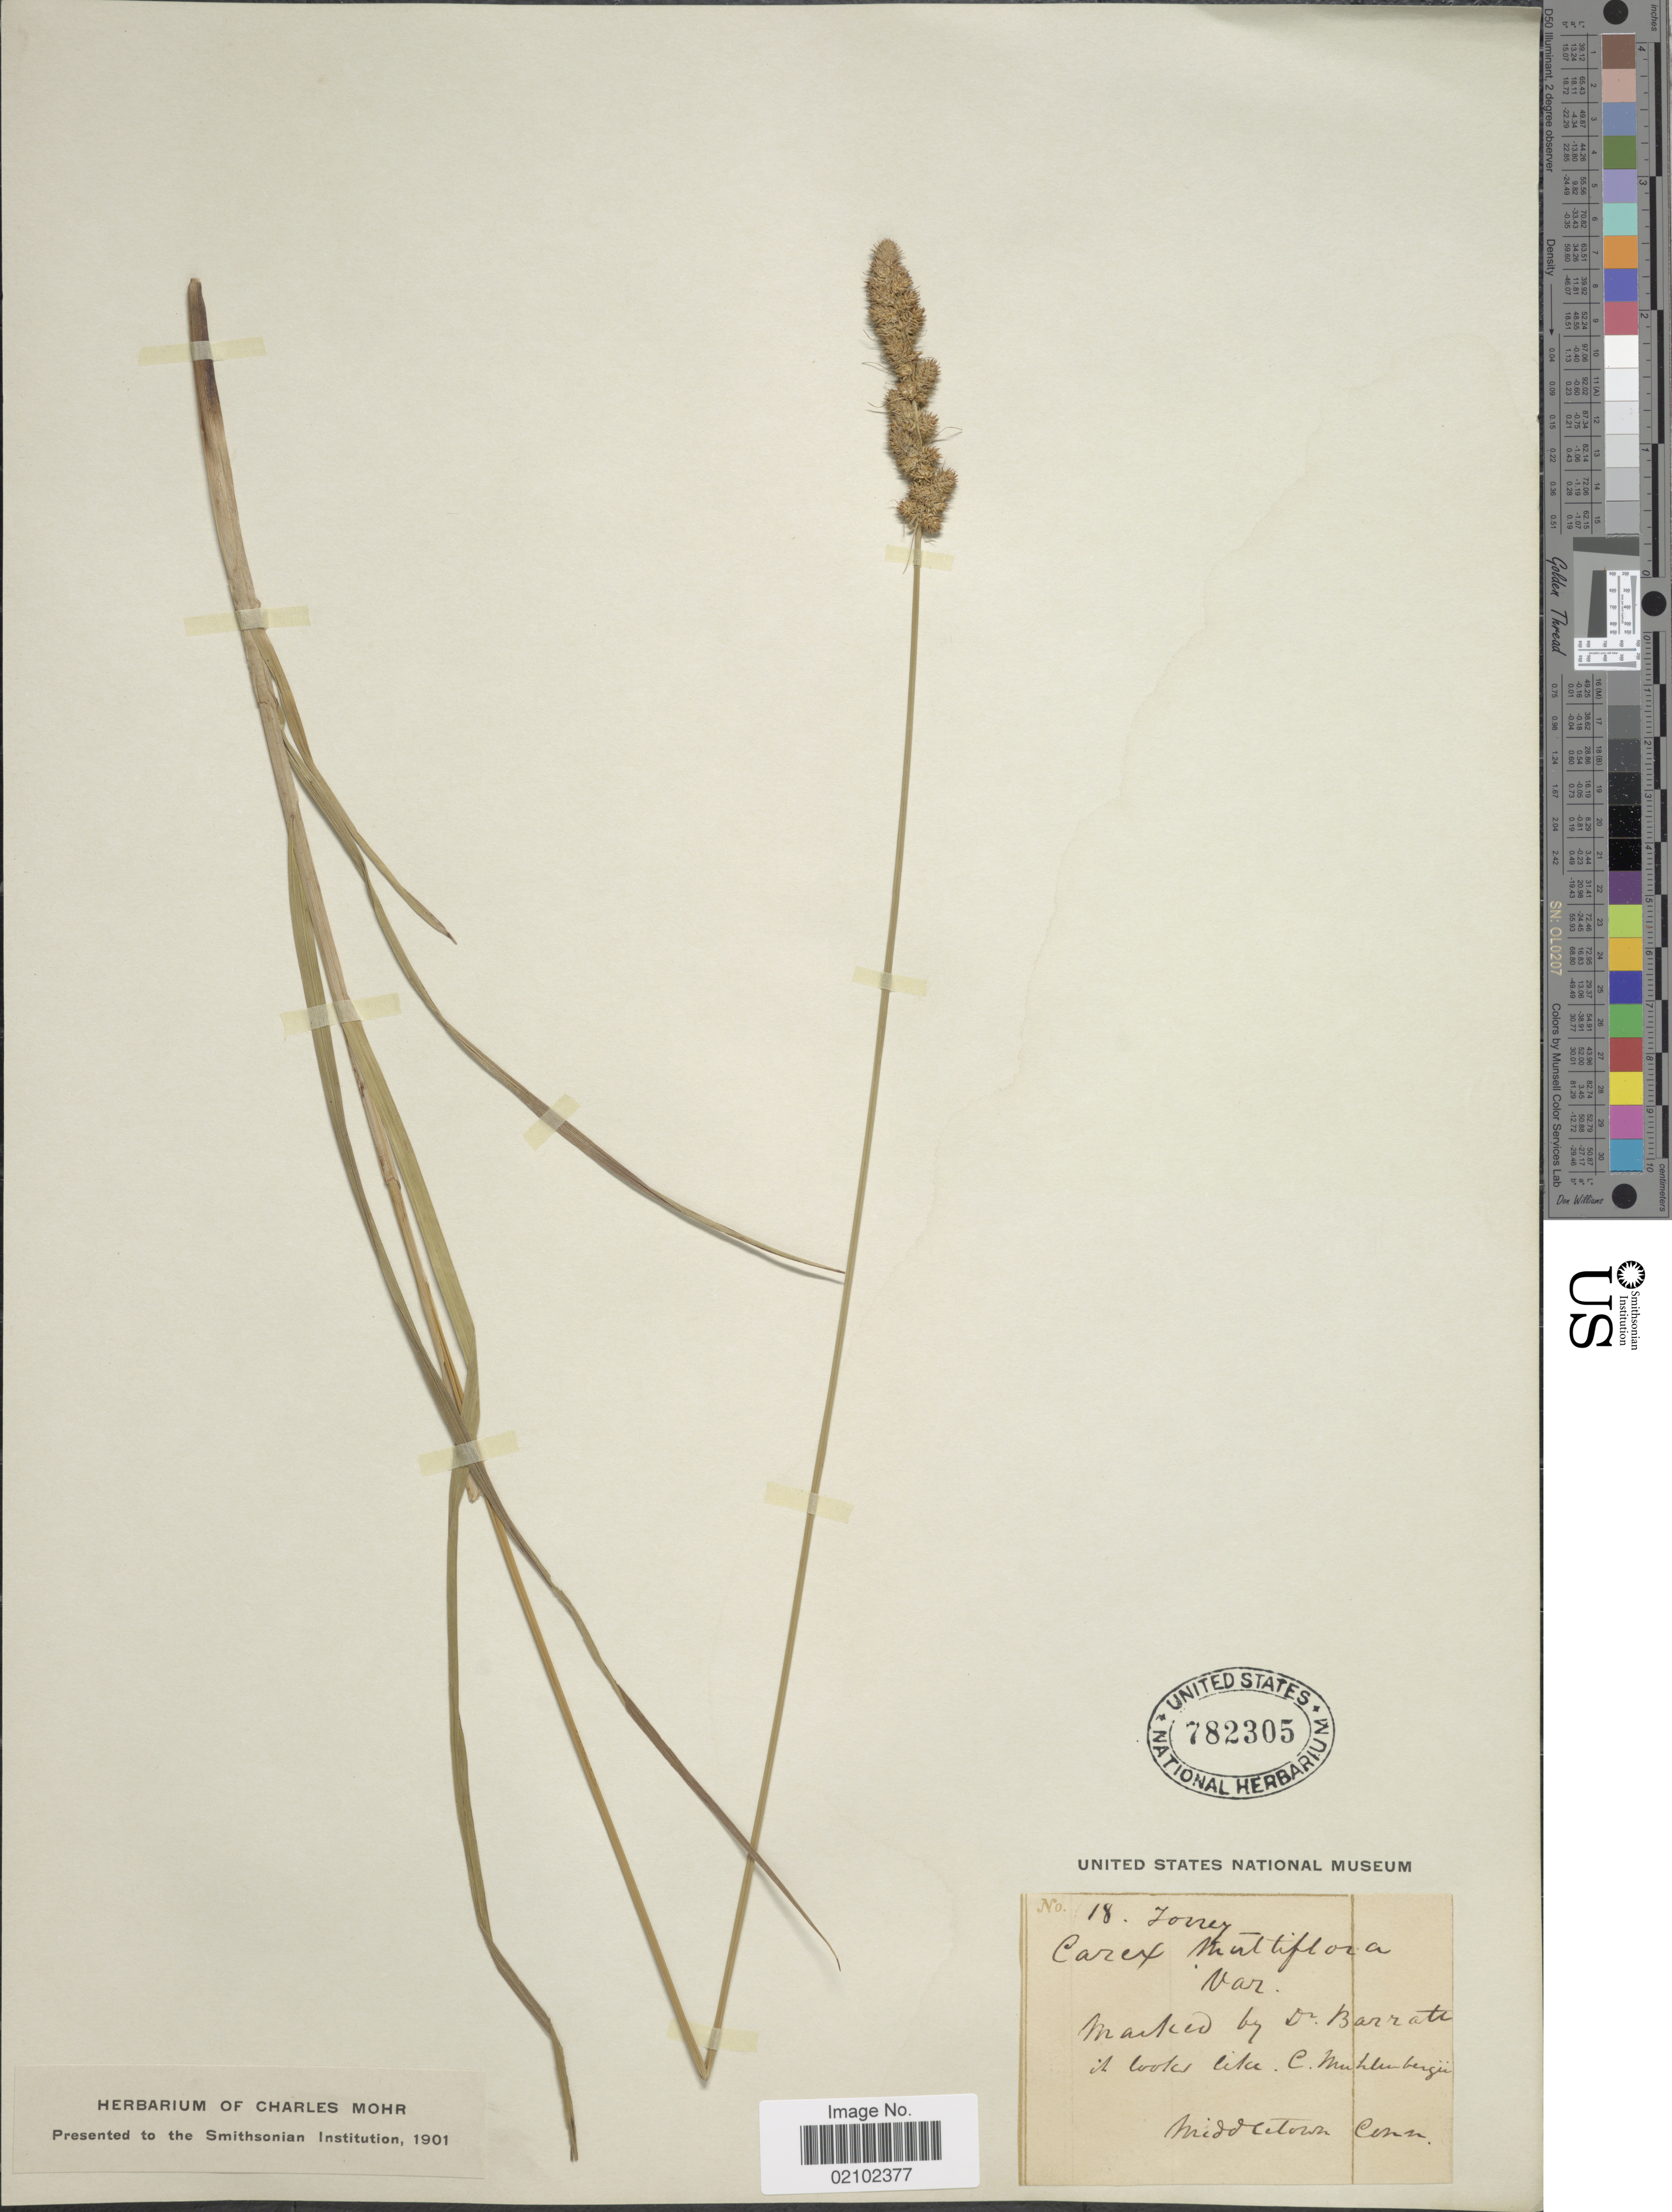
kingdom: Plantae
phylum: Tracheophyta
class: Liliopsida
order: Poales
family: Cyperaceae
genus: Carex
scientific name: Carex annectens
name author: (E.P. Bicknell) E.P. Bicknell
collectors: J. Torrey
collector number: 18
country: United States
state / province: Connecticut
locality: Middletown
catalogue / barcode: US 782305